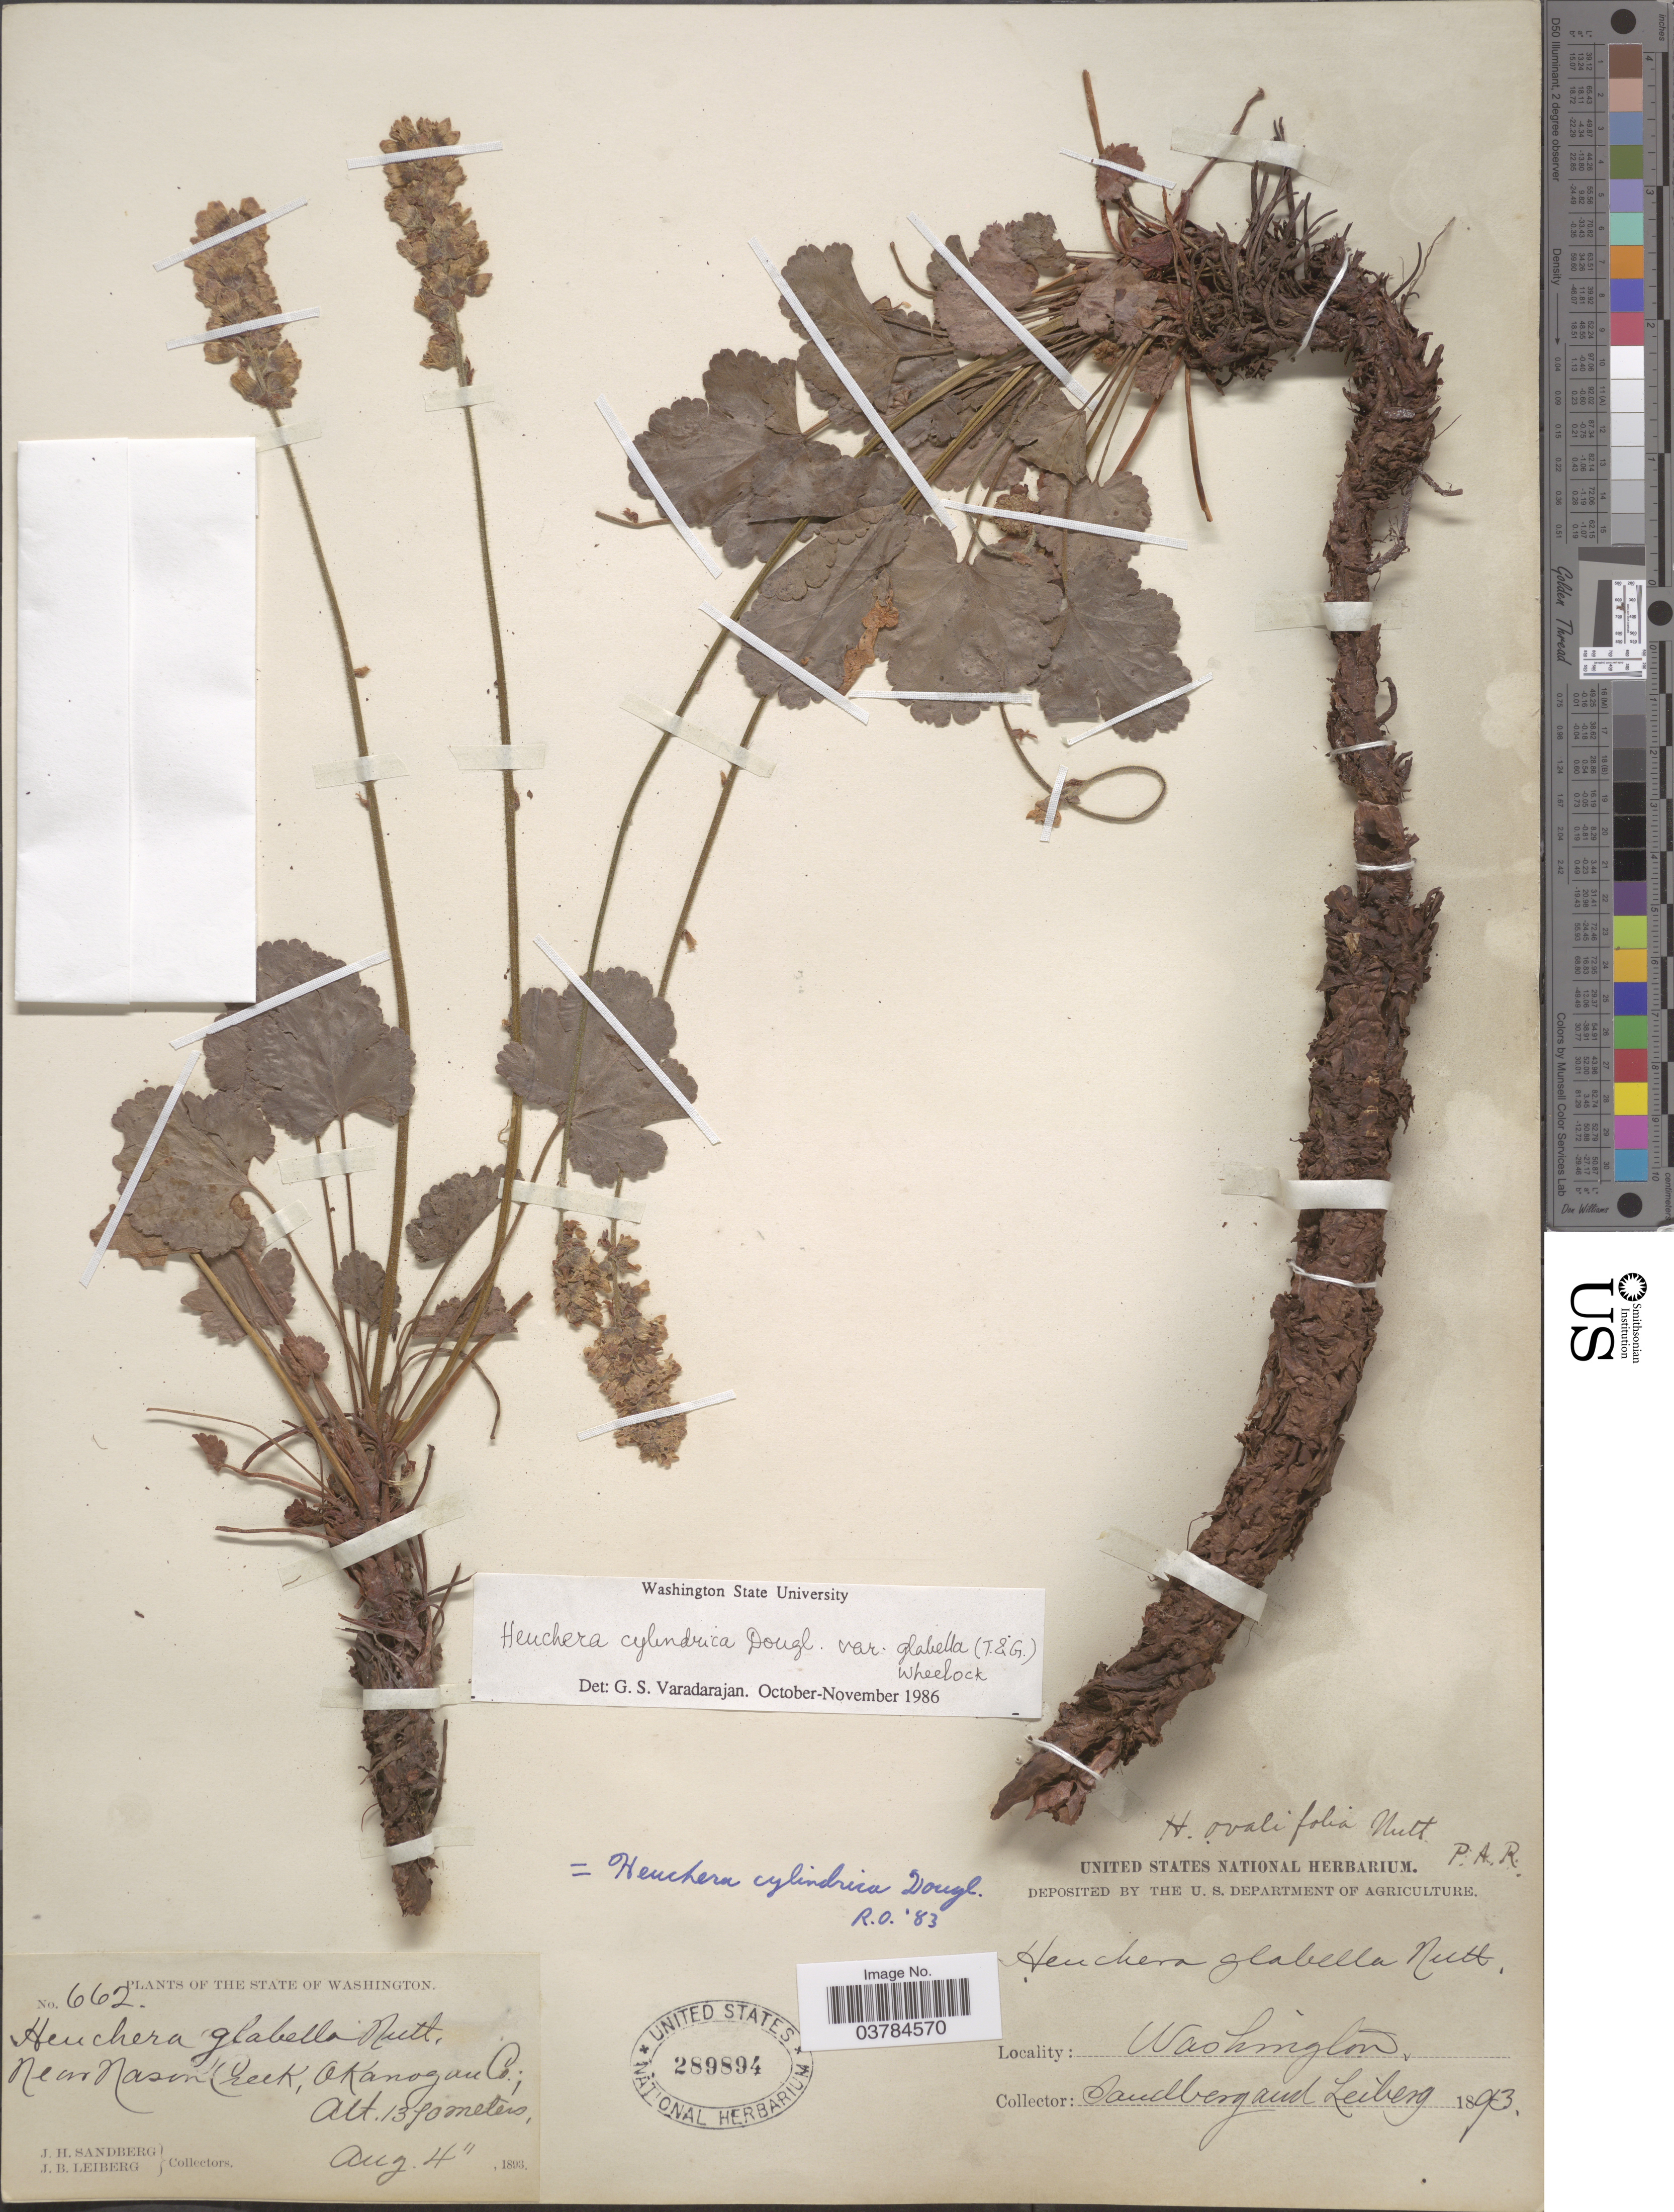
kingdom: Plantae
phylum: Tracheophyta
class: Magnoliopsida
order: Saxifragales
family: Saxifragaceae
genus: Heuchera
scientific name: Heuchera glabra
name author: Willd. ex Roem. & Schult.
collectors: J. H. Sandberg & J. B. Leiberg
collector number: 662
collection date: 1893-08-04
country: United States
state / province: Washington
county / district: Okanogan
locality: Near Mason Creek, Okanogan Co.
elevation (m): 1350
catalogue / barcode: US 289894